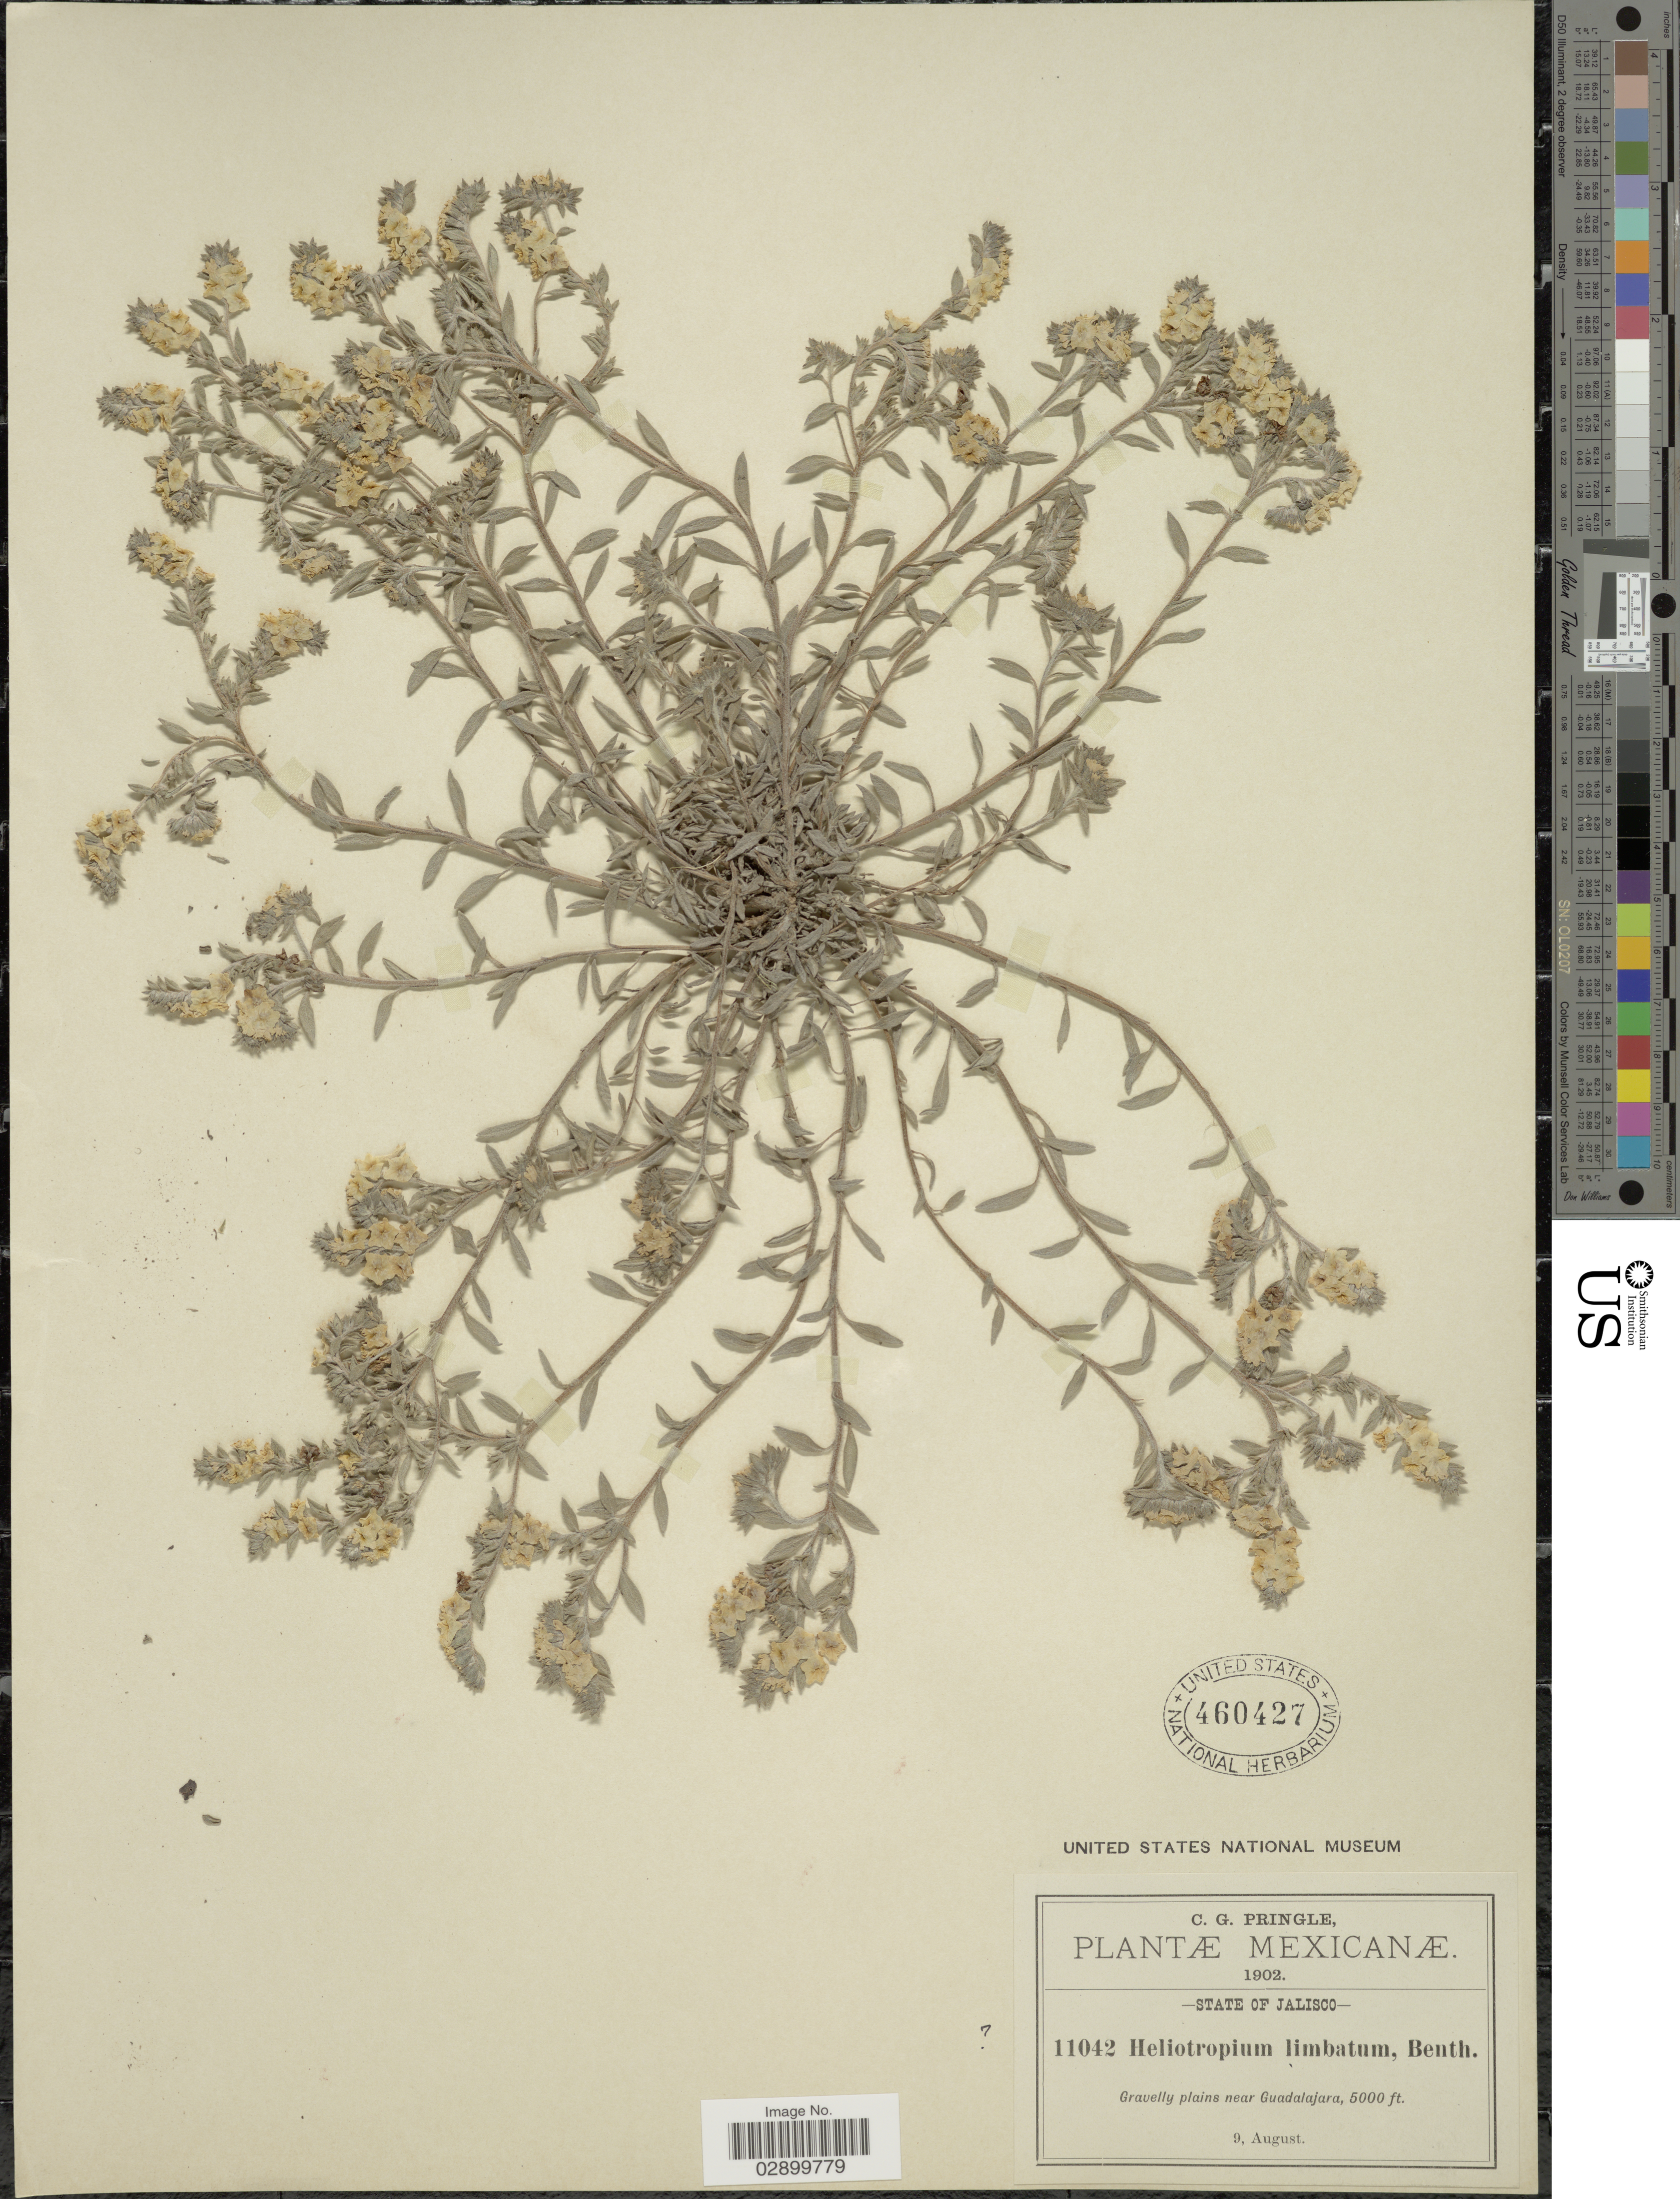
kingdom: Plantae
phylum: Tracheophyta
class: Magnoliopsida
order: Boraginales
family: Heliotropiaceae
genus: Heliotropium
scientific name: Heliotropium limbatum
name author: Benth.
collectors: C. G. Pringle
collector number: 11042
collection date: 1902-08-09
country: Mexico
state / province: Jalisco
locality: Plains near Gudalajara.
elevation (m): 1524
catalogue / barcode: US 460427